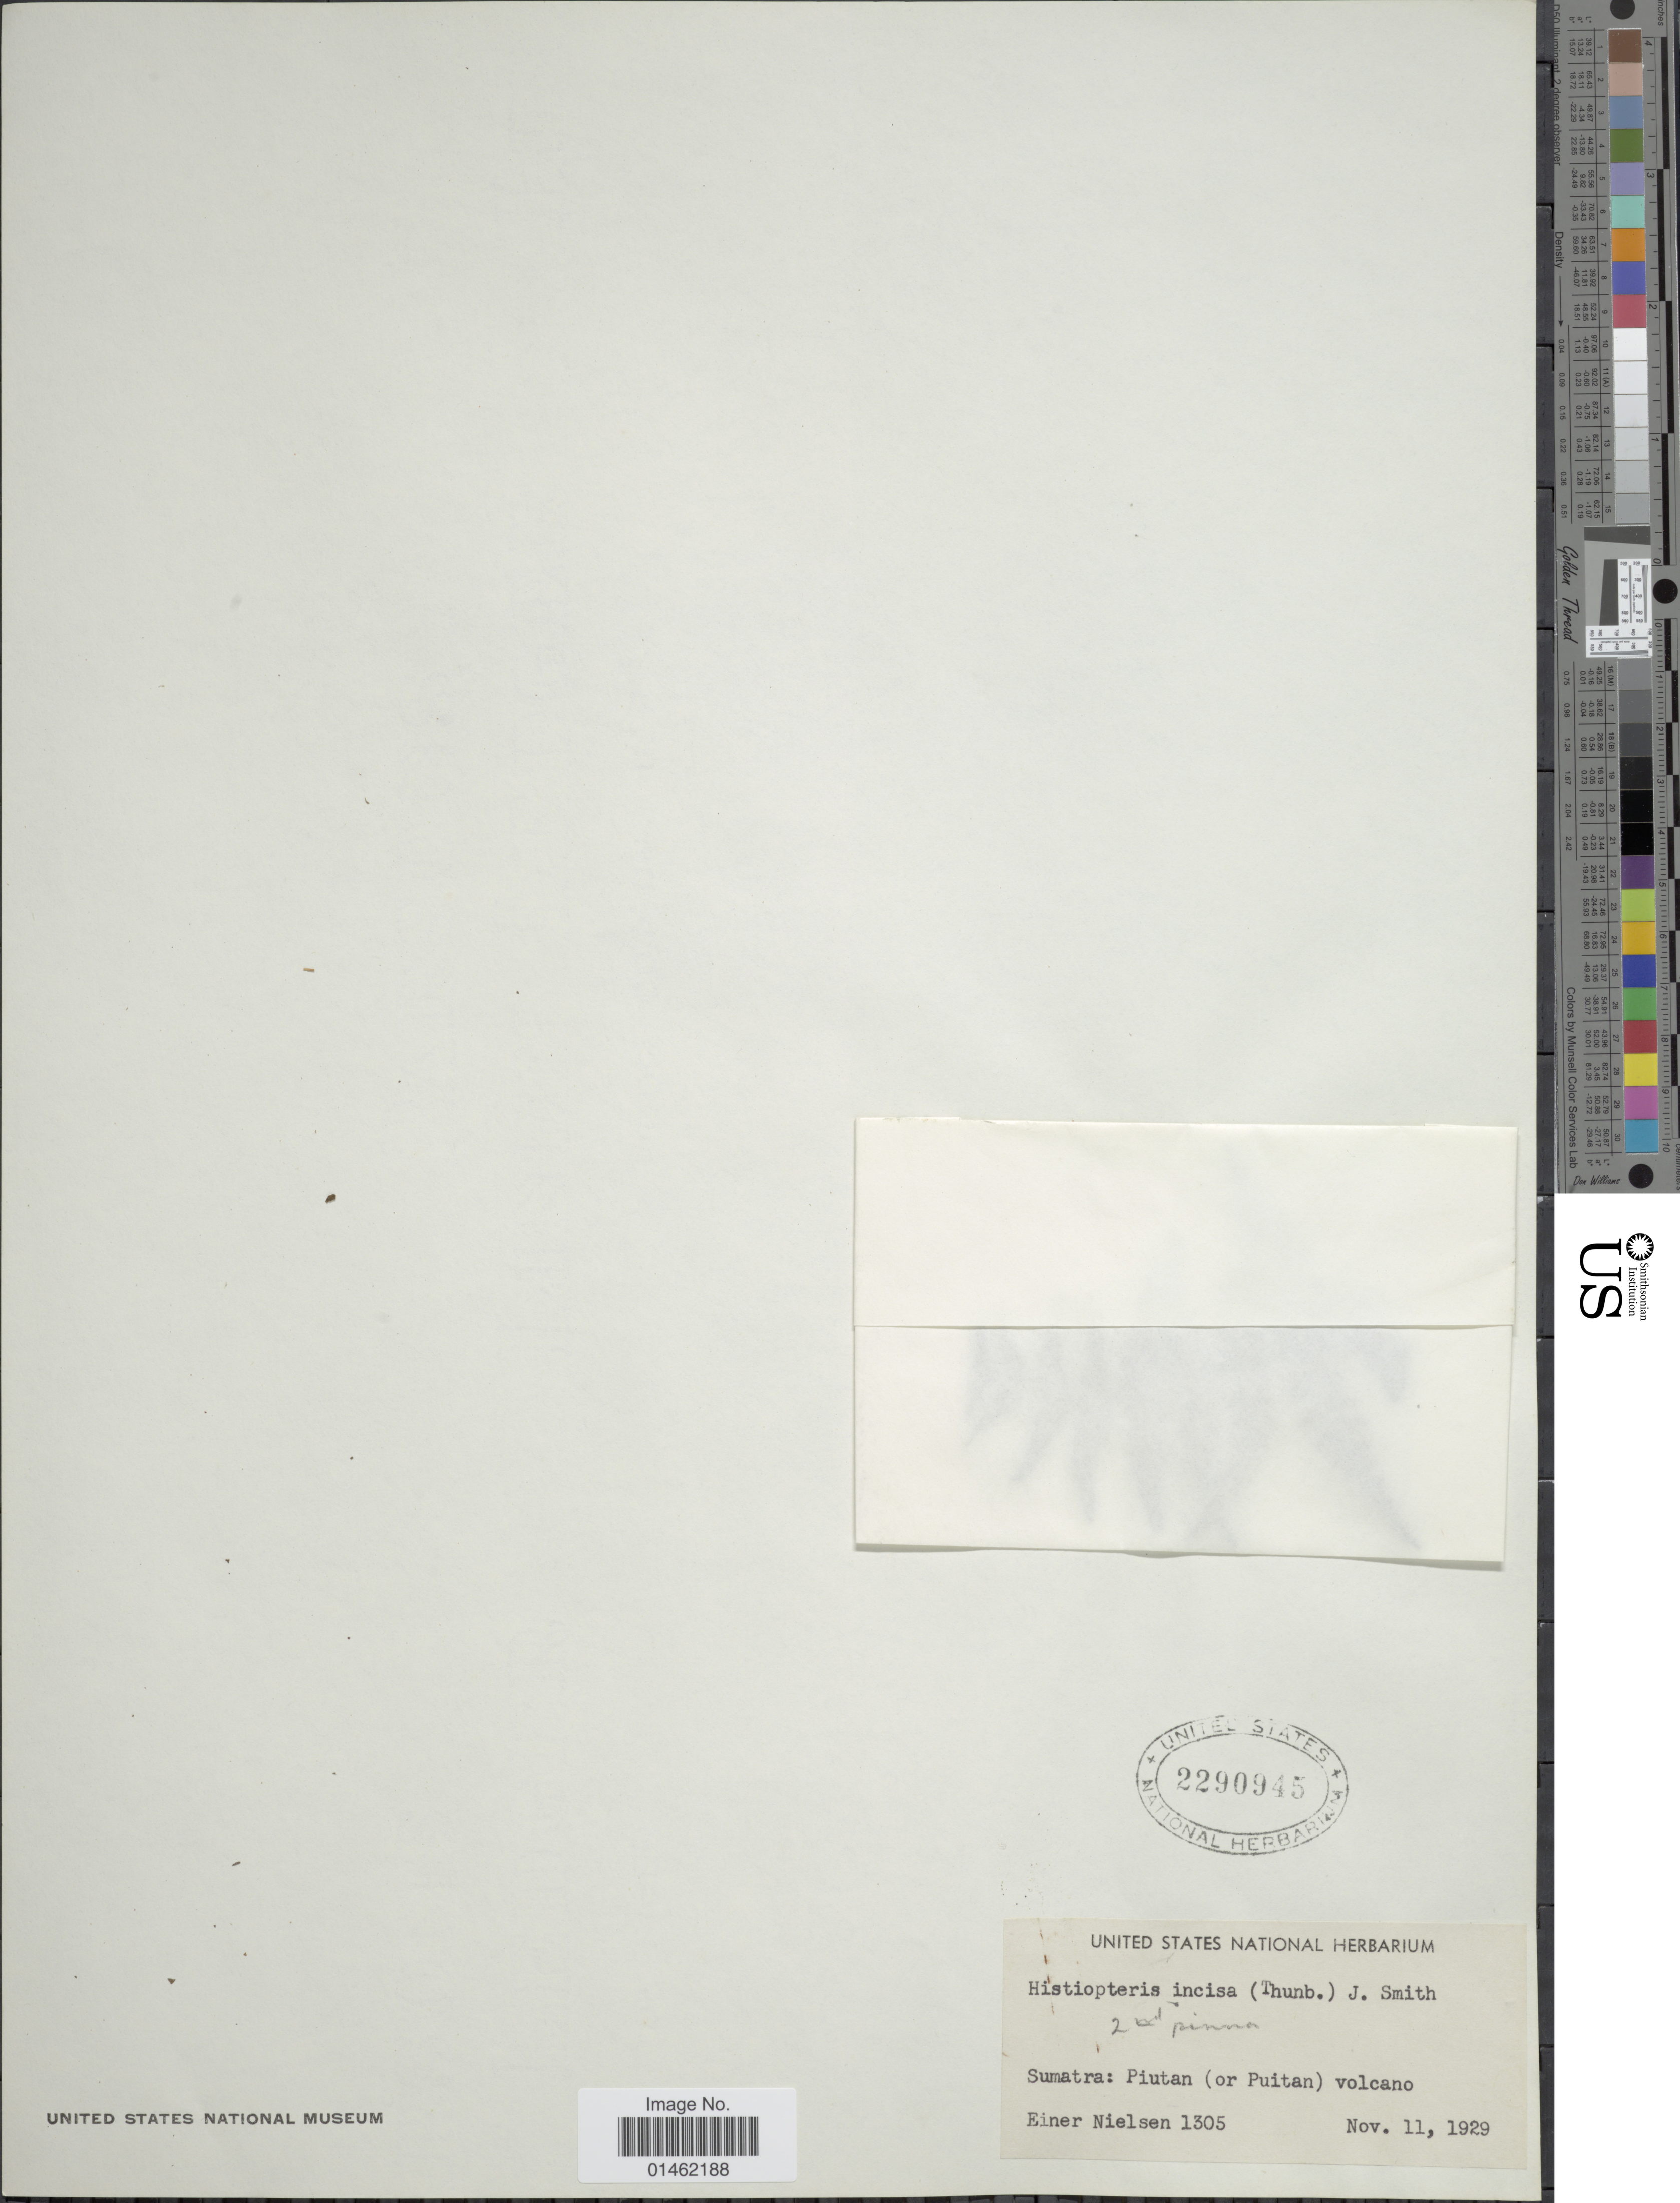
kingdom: Plantae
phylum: Tracheophyta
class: Polypodiopsida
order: Polypodiales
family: Dennstaedtiaceae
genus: Histiopteris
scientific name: Histiopteris incisa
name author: (Thunb.) J. Sm.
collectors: E. Nielsen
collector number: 1305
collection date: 1929-11-11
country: Indonesia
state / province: Sumatra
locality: Piutan (or Puitan) volcano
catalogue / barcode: US 2290945